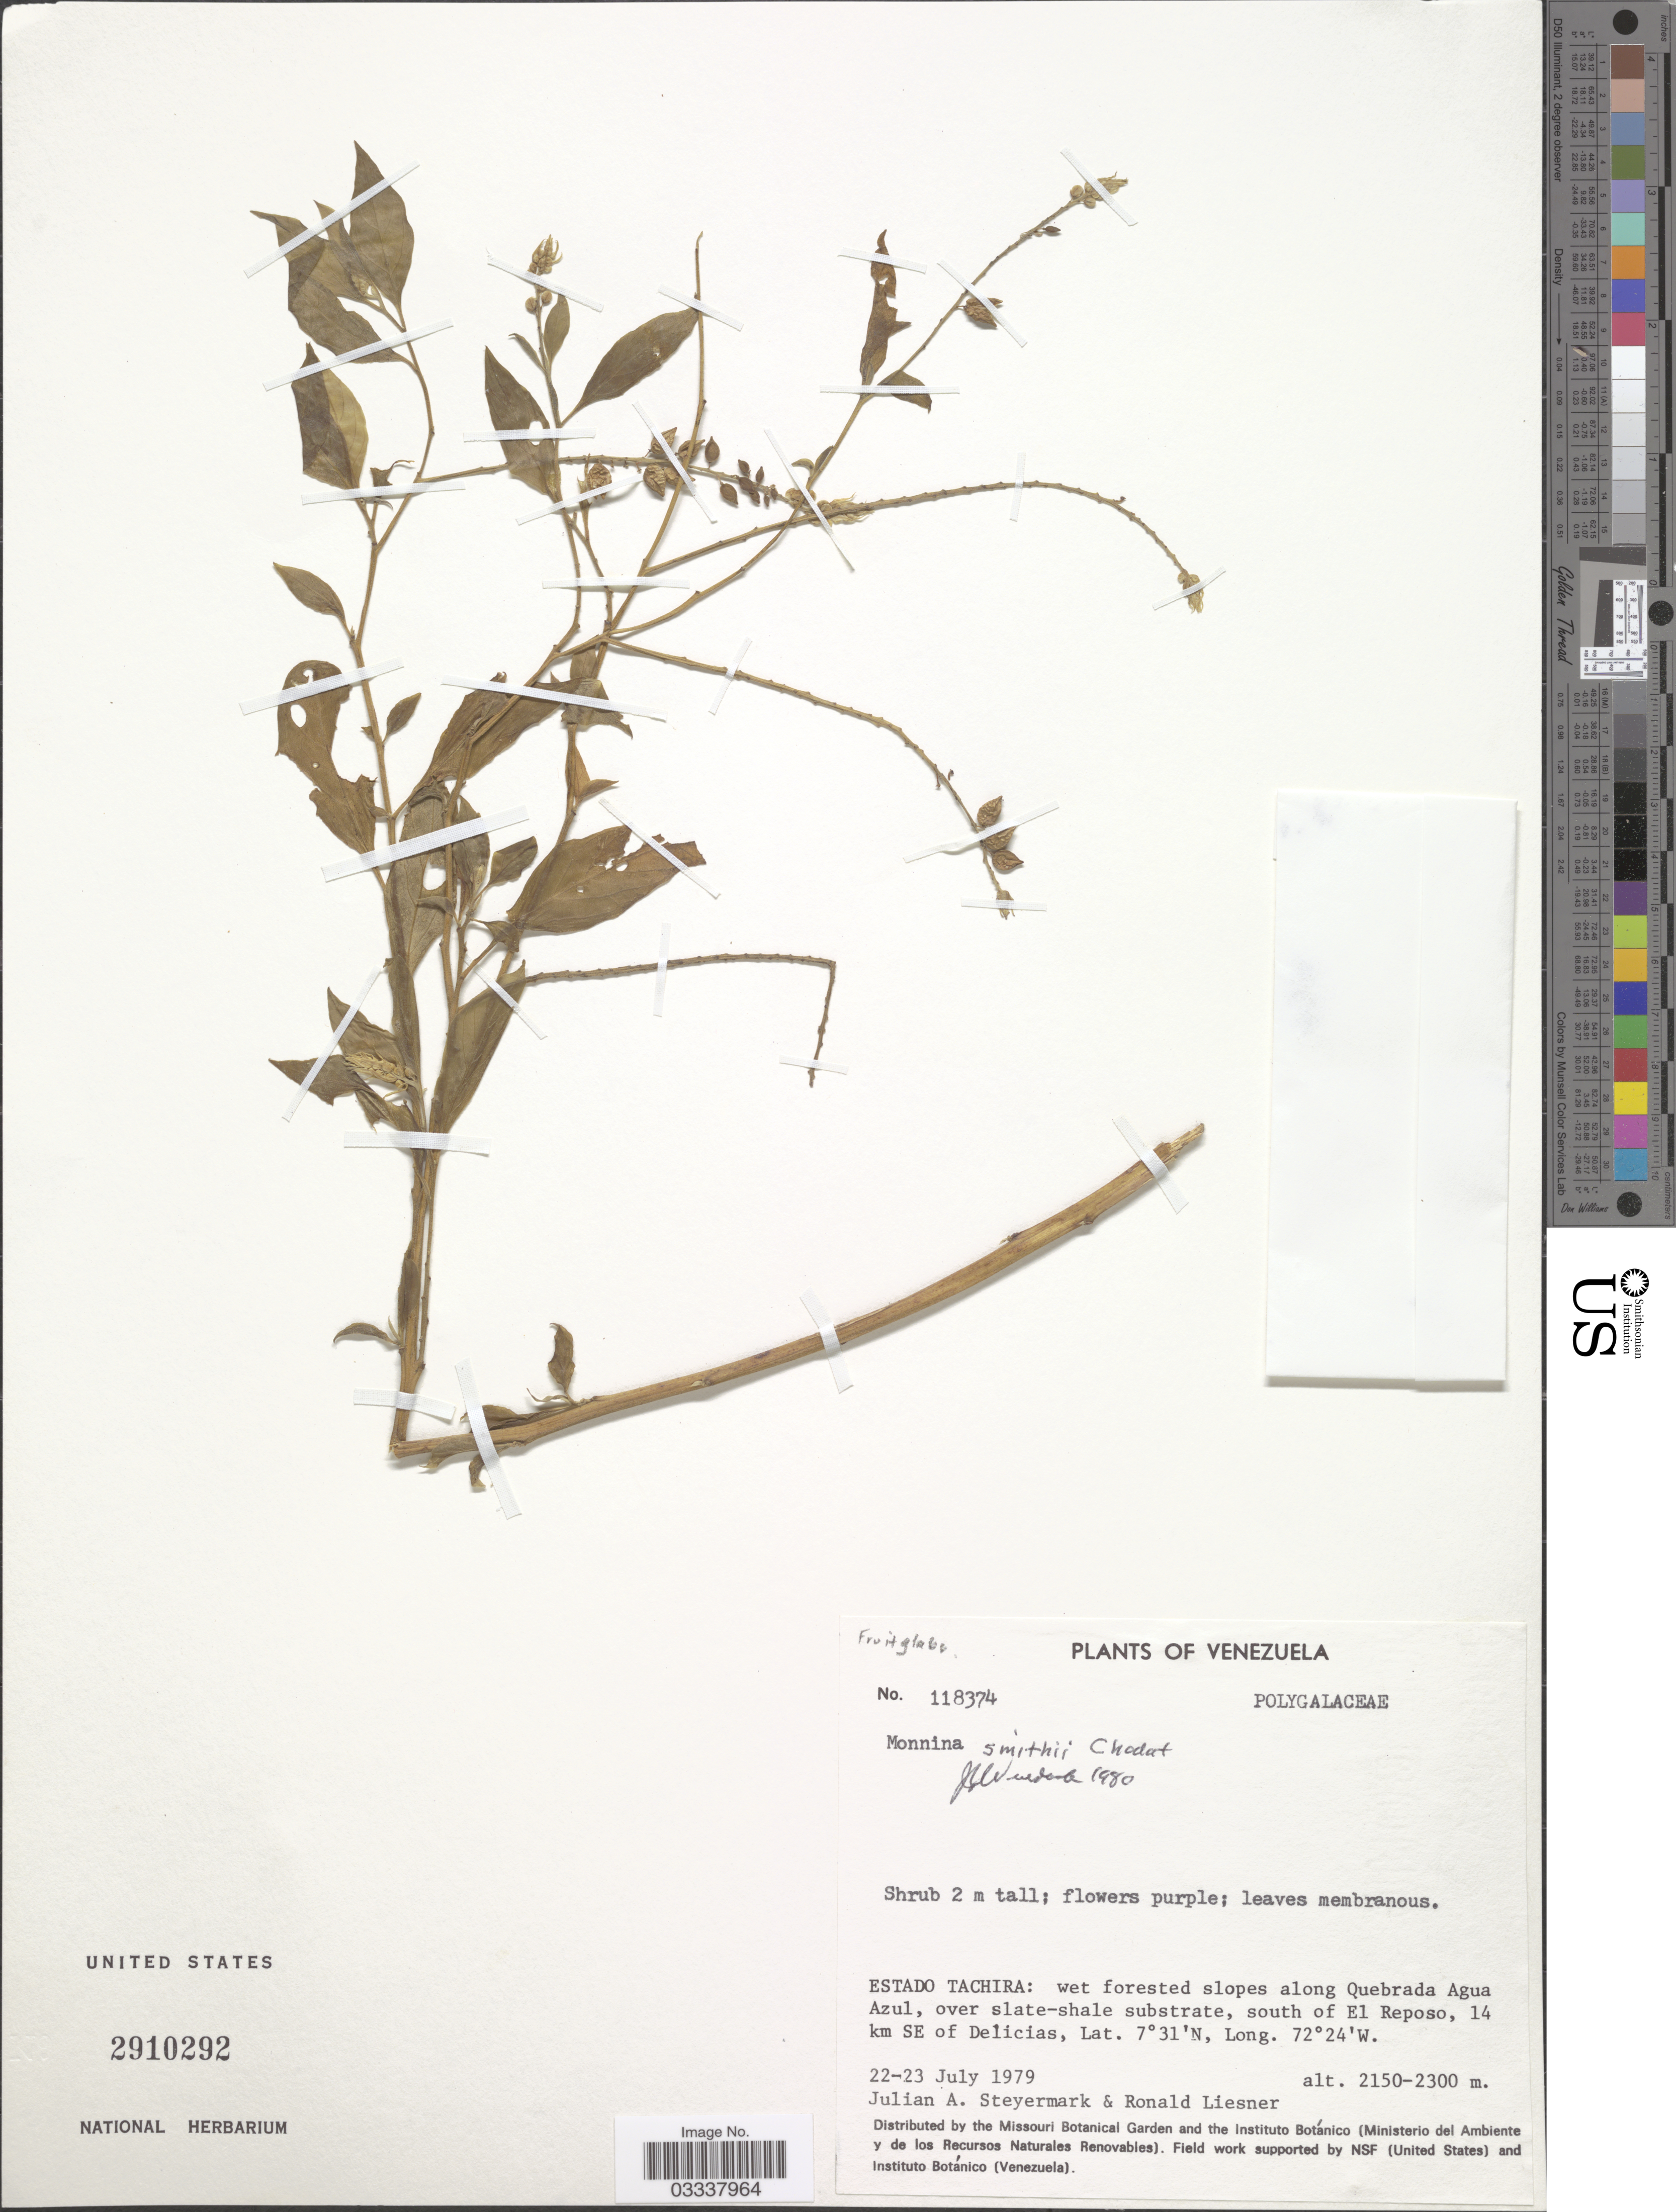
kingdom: Plantae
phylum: Tracheophyta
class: Magnoliopsida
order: Fabales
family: Polygalaceae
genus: Monnina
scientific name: Monnina smithii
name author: Chodat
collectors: J. Steyermark & R. L. Liesner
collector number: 118374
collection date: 1979-07-22/1979-07-23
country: Venezuela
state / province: Tachira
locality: Wet forested slopes along Quebrada Agua Azul, over slate-shale substrate, south of El Reposo, 14 km SE of Delicias.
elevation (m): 2150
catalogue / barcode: US 2910292